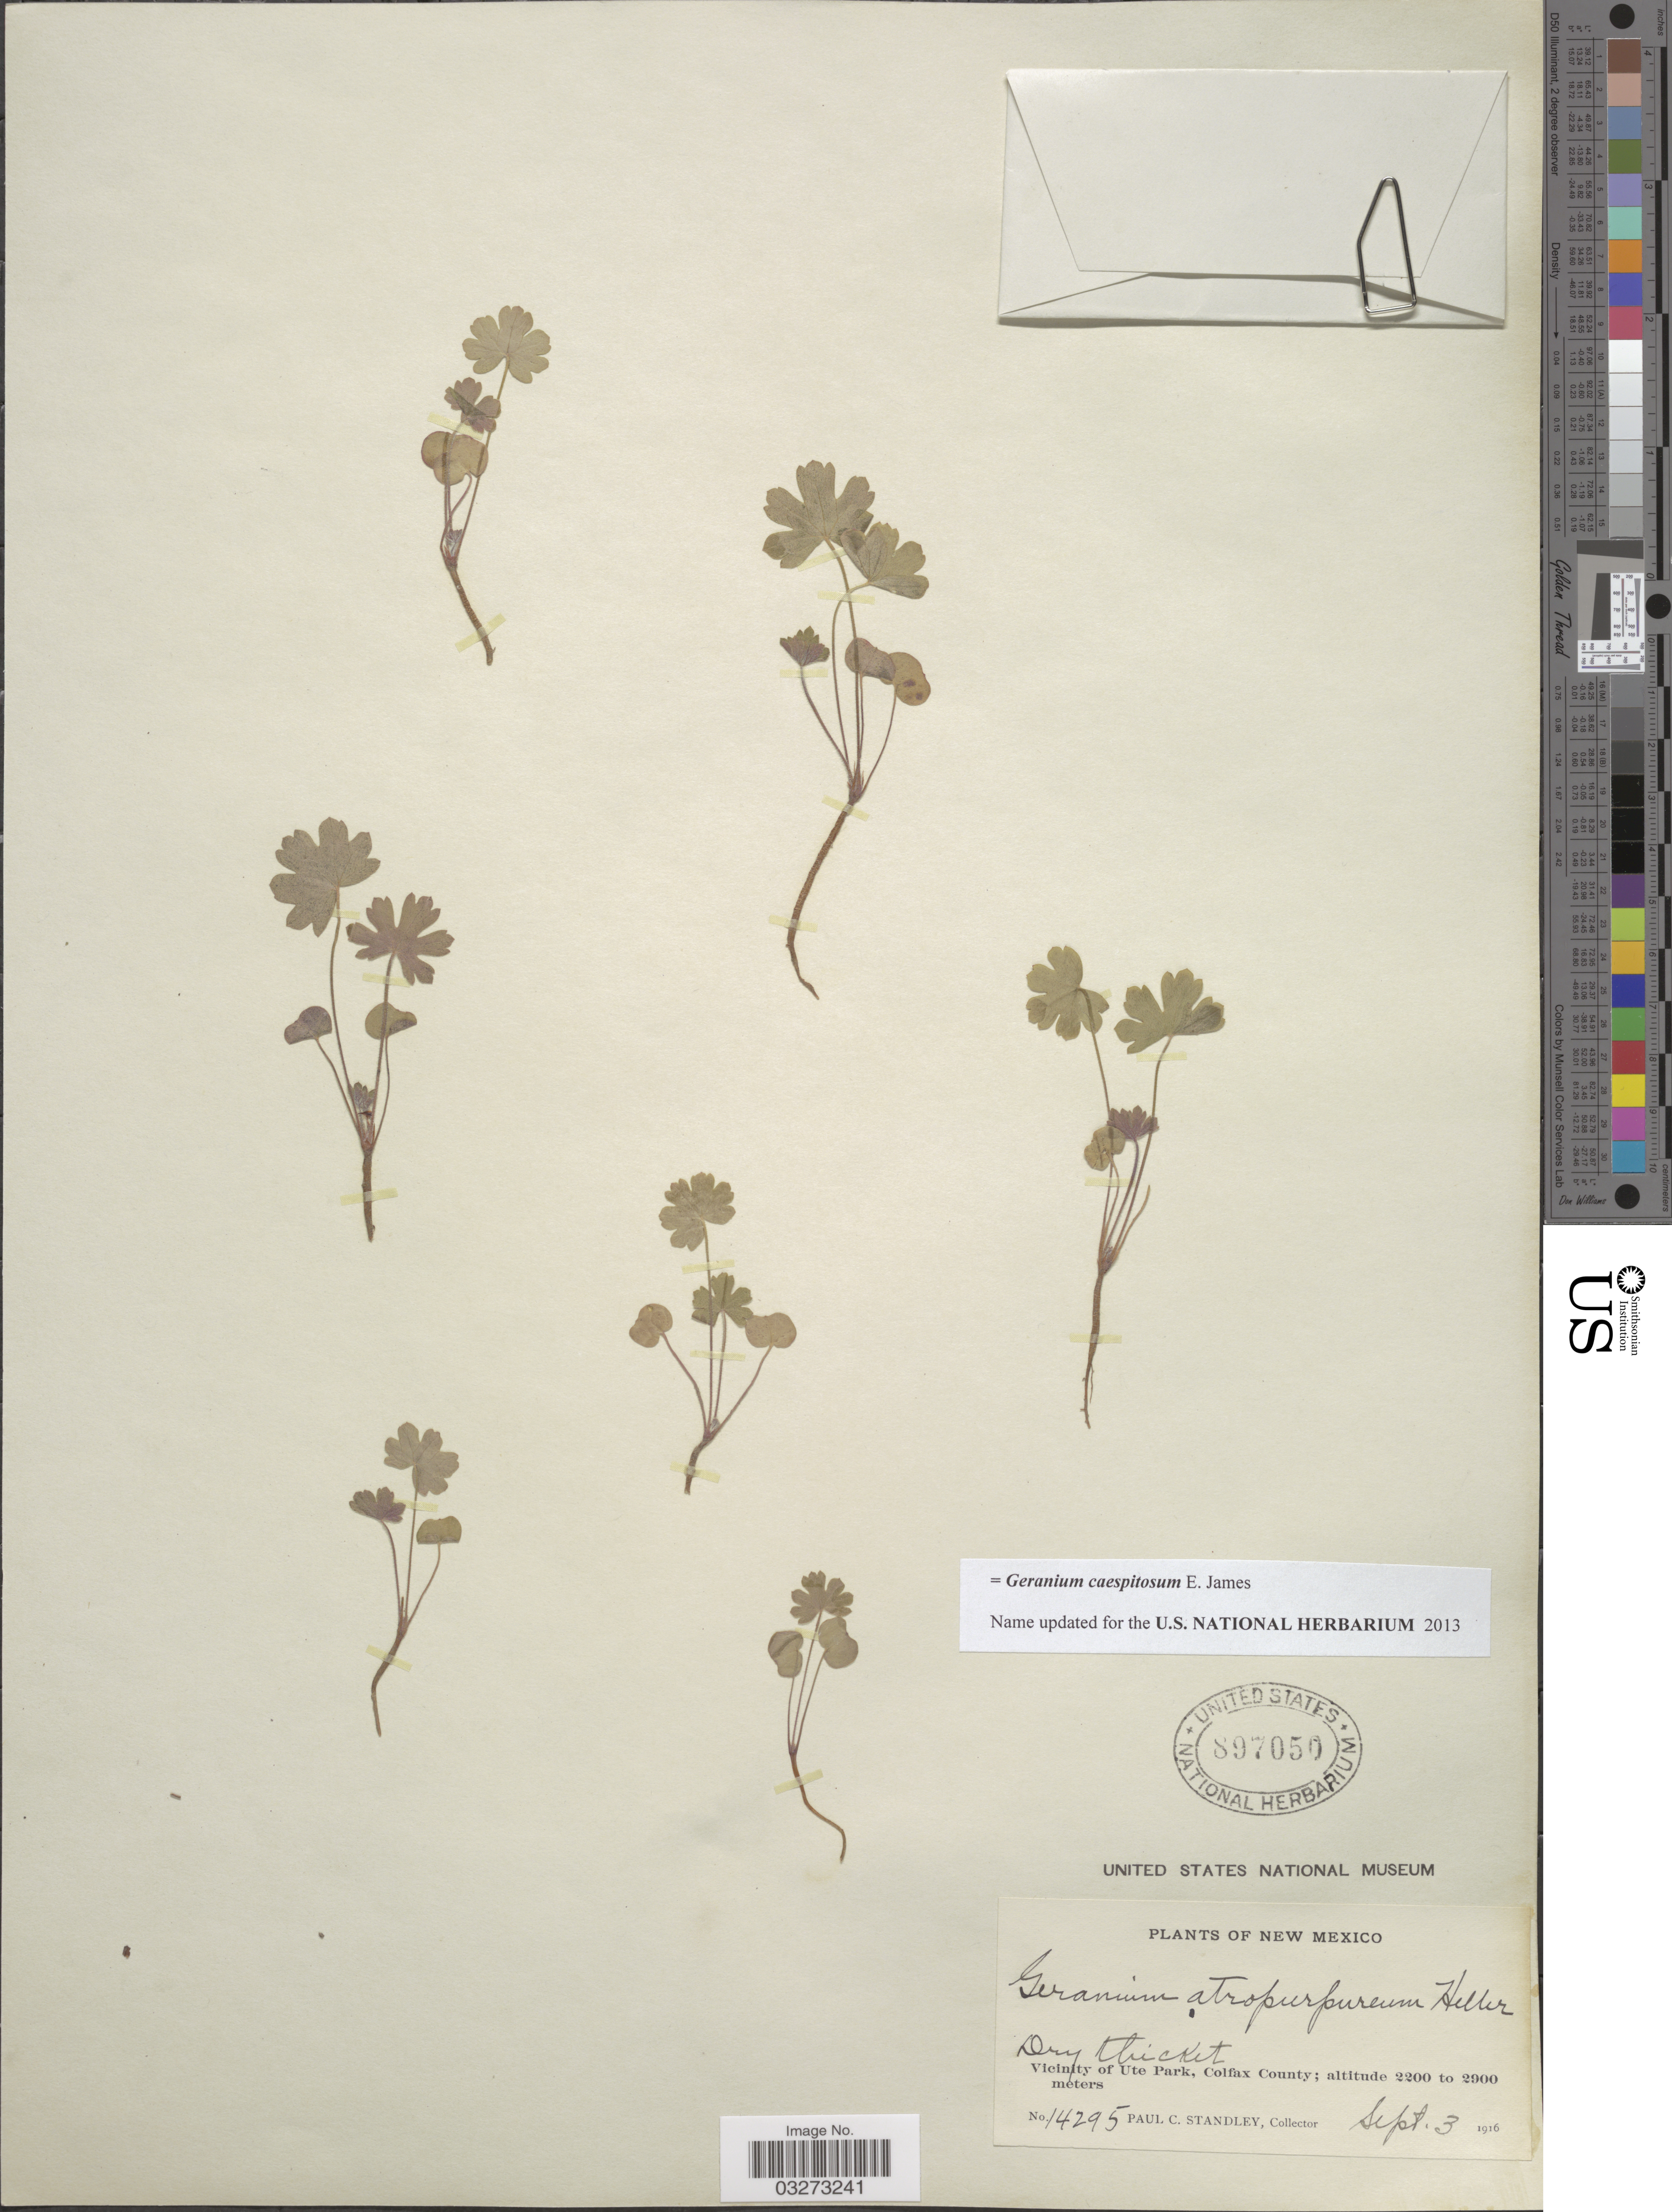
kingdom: Plantae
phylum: Tracheophyta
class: Magnoliopsida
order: Geraniales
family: Geraniaceae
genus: Geranium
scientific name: Geranium caespitosum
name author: E. James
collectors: P. C. Standley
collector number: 14295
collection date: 1916-09-03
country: United States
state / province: New Mexico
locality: Vicinity of Ute Park, Colfax County.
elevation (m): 2200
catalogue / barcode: US 897050